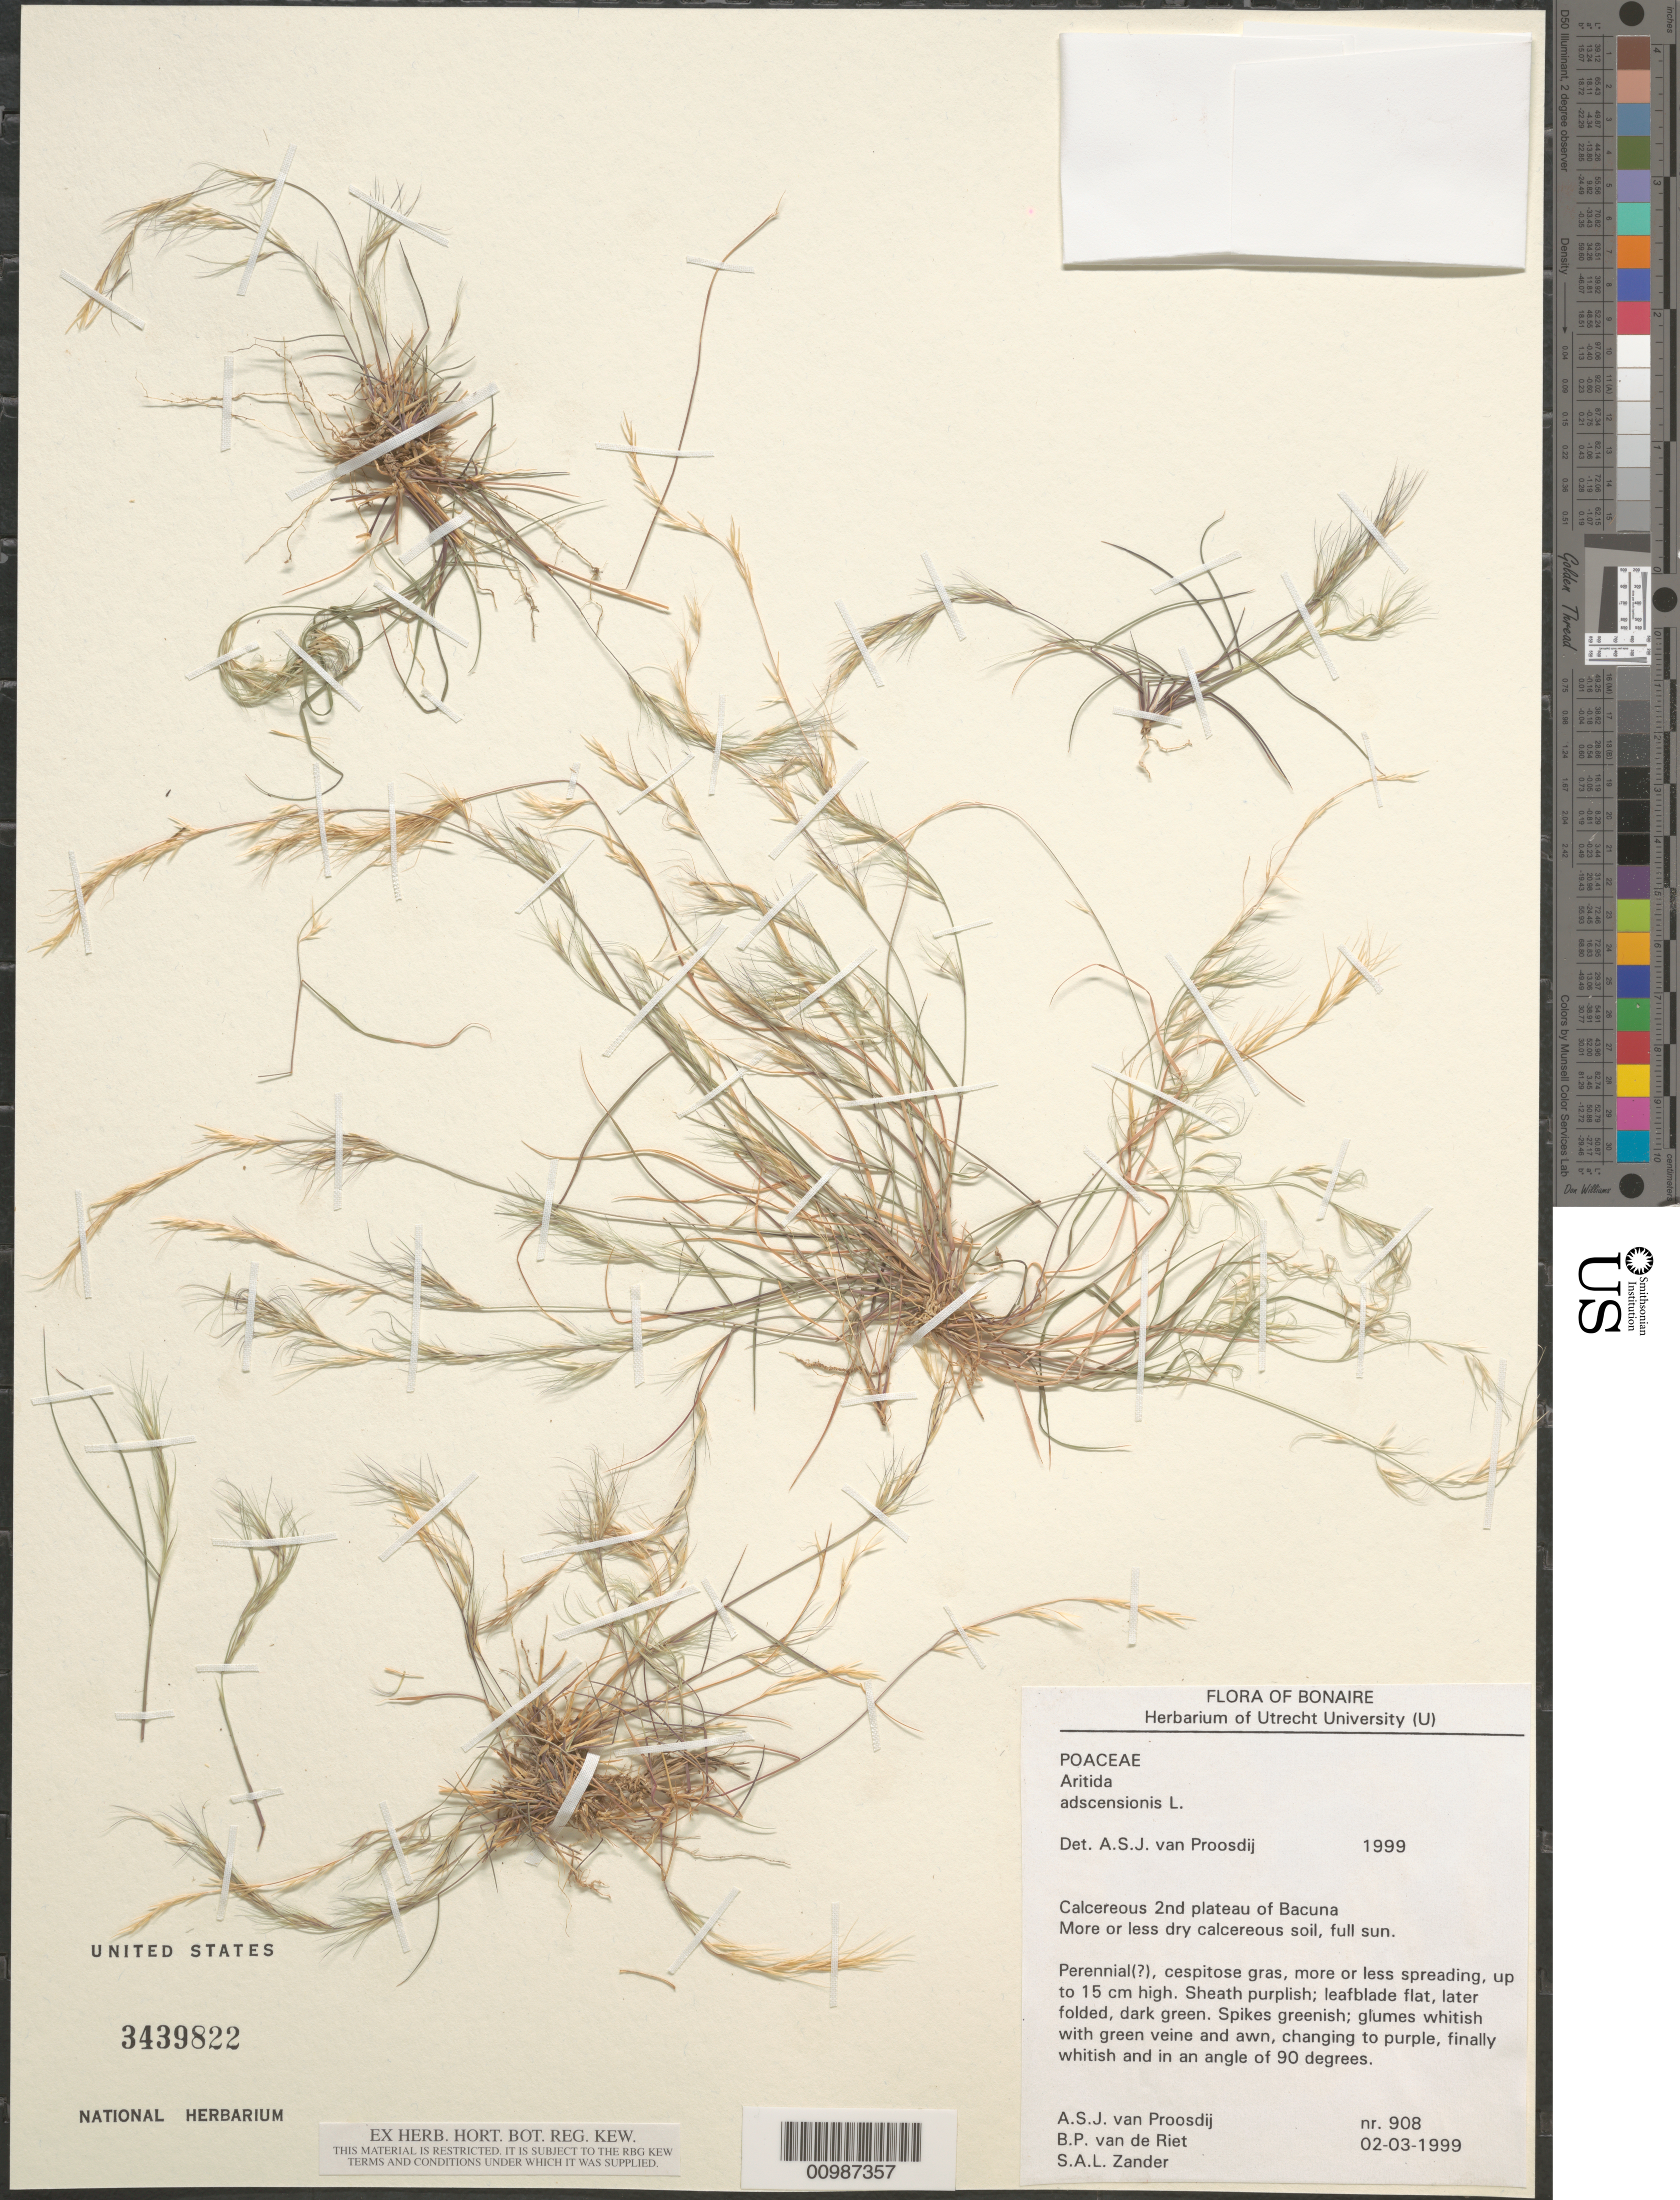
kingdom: Plantae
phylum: Tracheophyta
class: Liliopsida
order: Poales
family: Poaceae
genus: Aristida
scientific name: Aristida adscensionis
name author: L.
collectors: A. Proosdij, B. Riet & S. Zander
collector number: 908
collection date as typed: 03 Feb 1999 or02 Mar 1999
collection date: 1999-02-03 or 1999-03-02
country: Netherlands Antilles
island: Bonaire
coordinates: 0 N, 0 E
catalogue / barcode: US 3439822